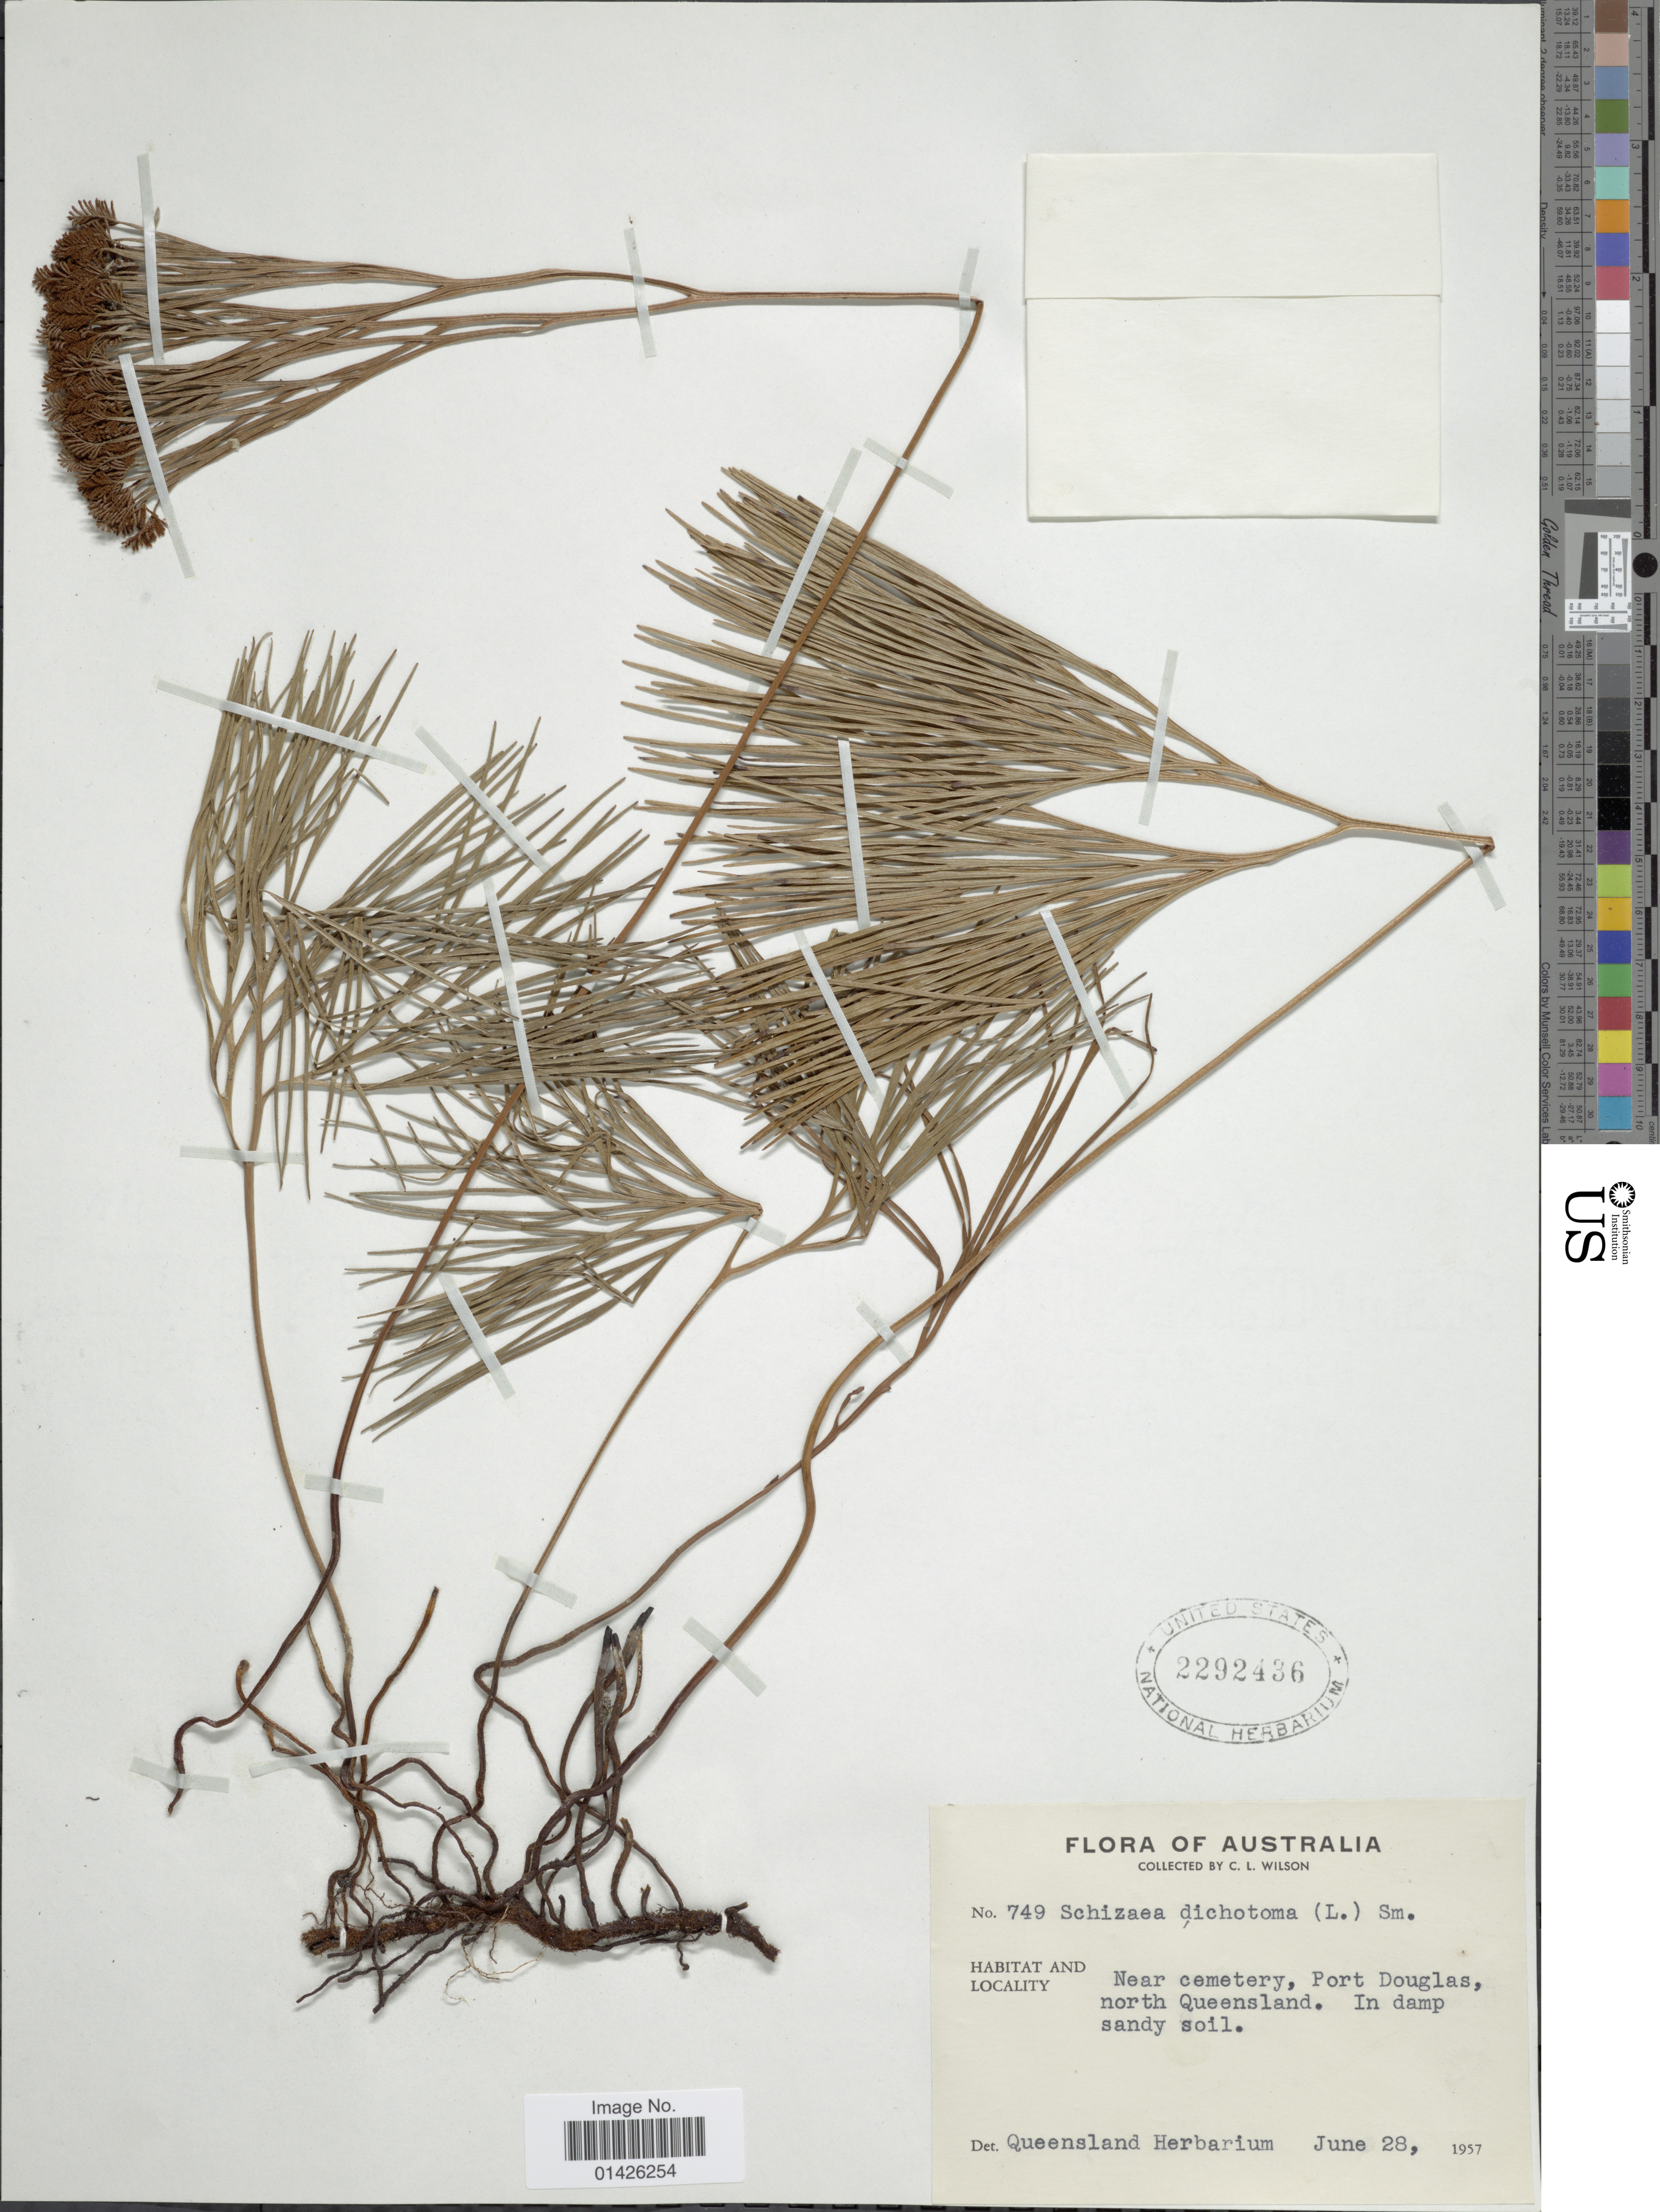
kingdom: Plantae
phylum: Tracheophyta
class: Polypodiopsida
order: Schizaeales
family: Schizaeaceae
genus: Schizaea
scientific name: Schizaea dichotoma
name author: (L.) J. Sm.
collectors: C. L. Wilson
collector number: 749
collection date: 1957-06-28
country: Australia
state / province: Queensland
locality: Near cemetry, Port Douglas, north Queennsland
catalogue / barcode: US 2292436